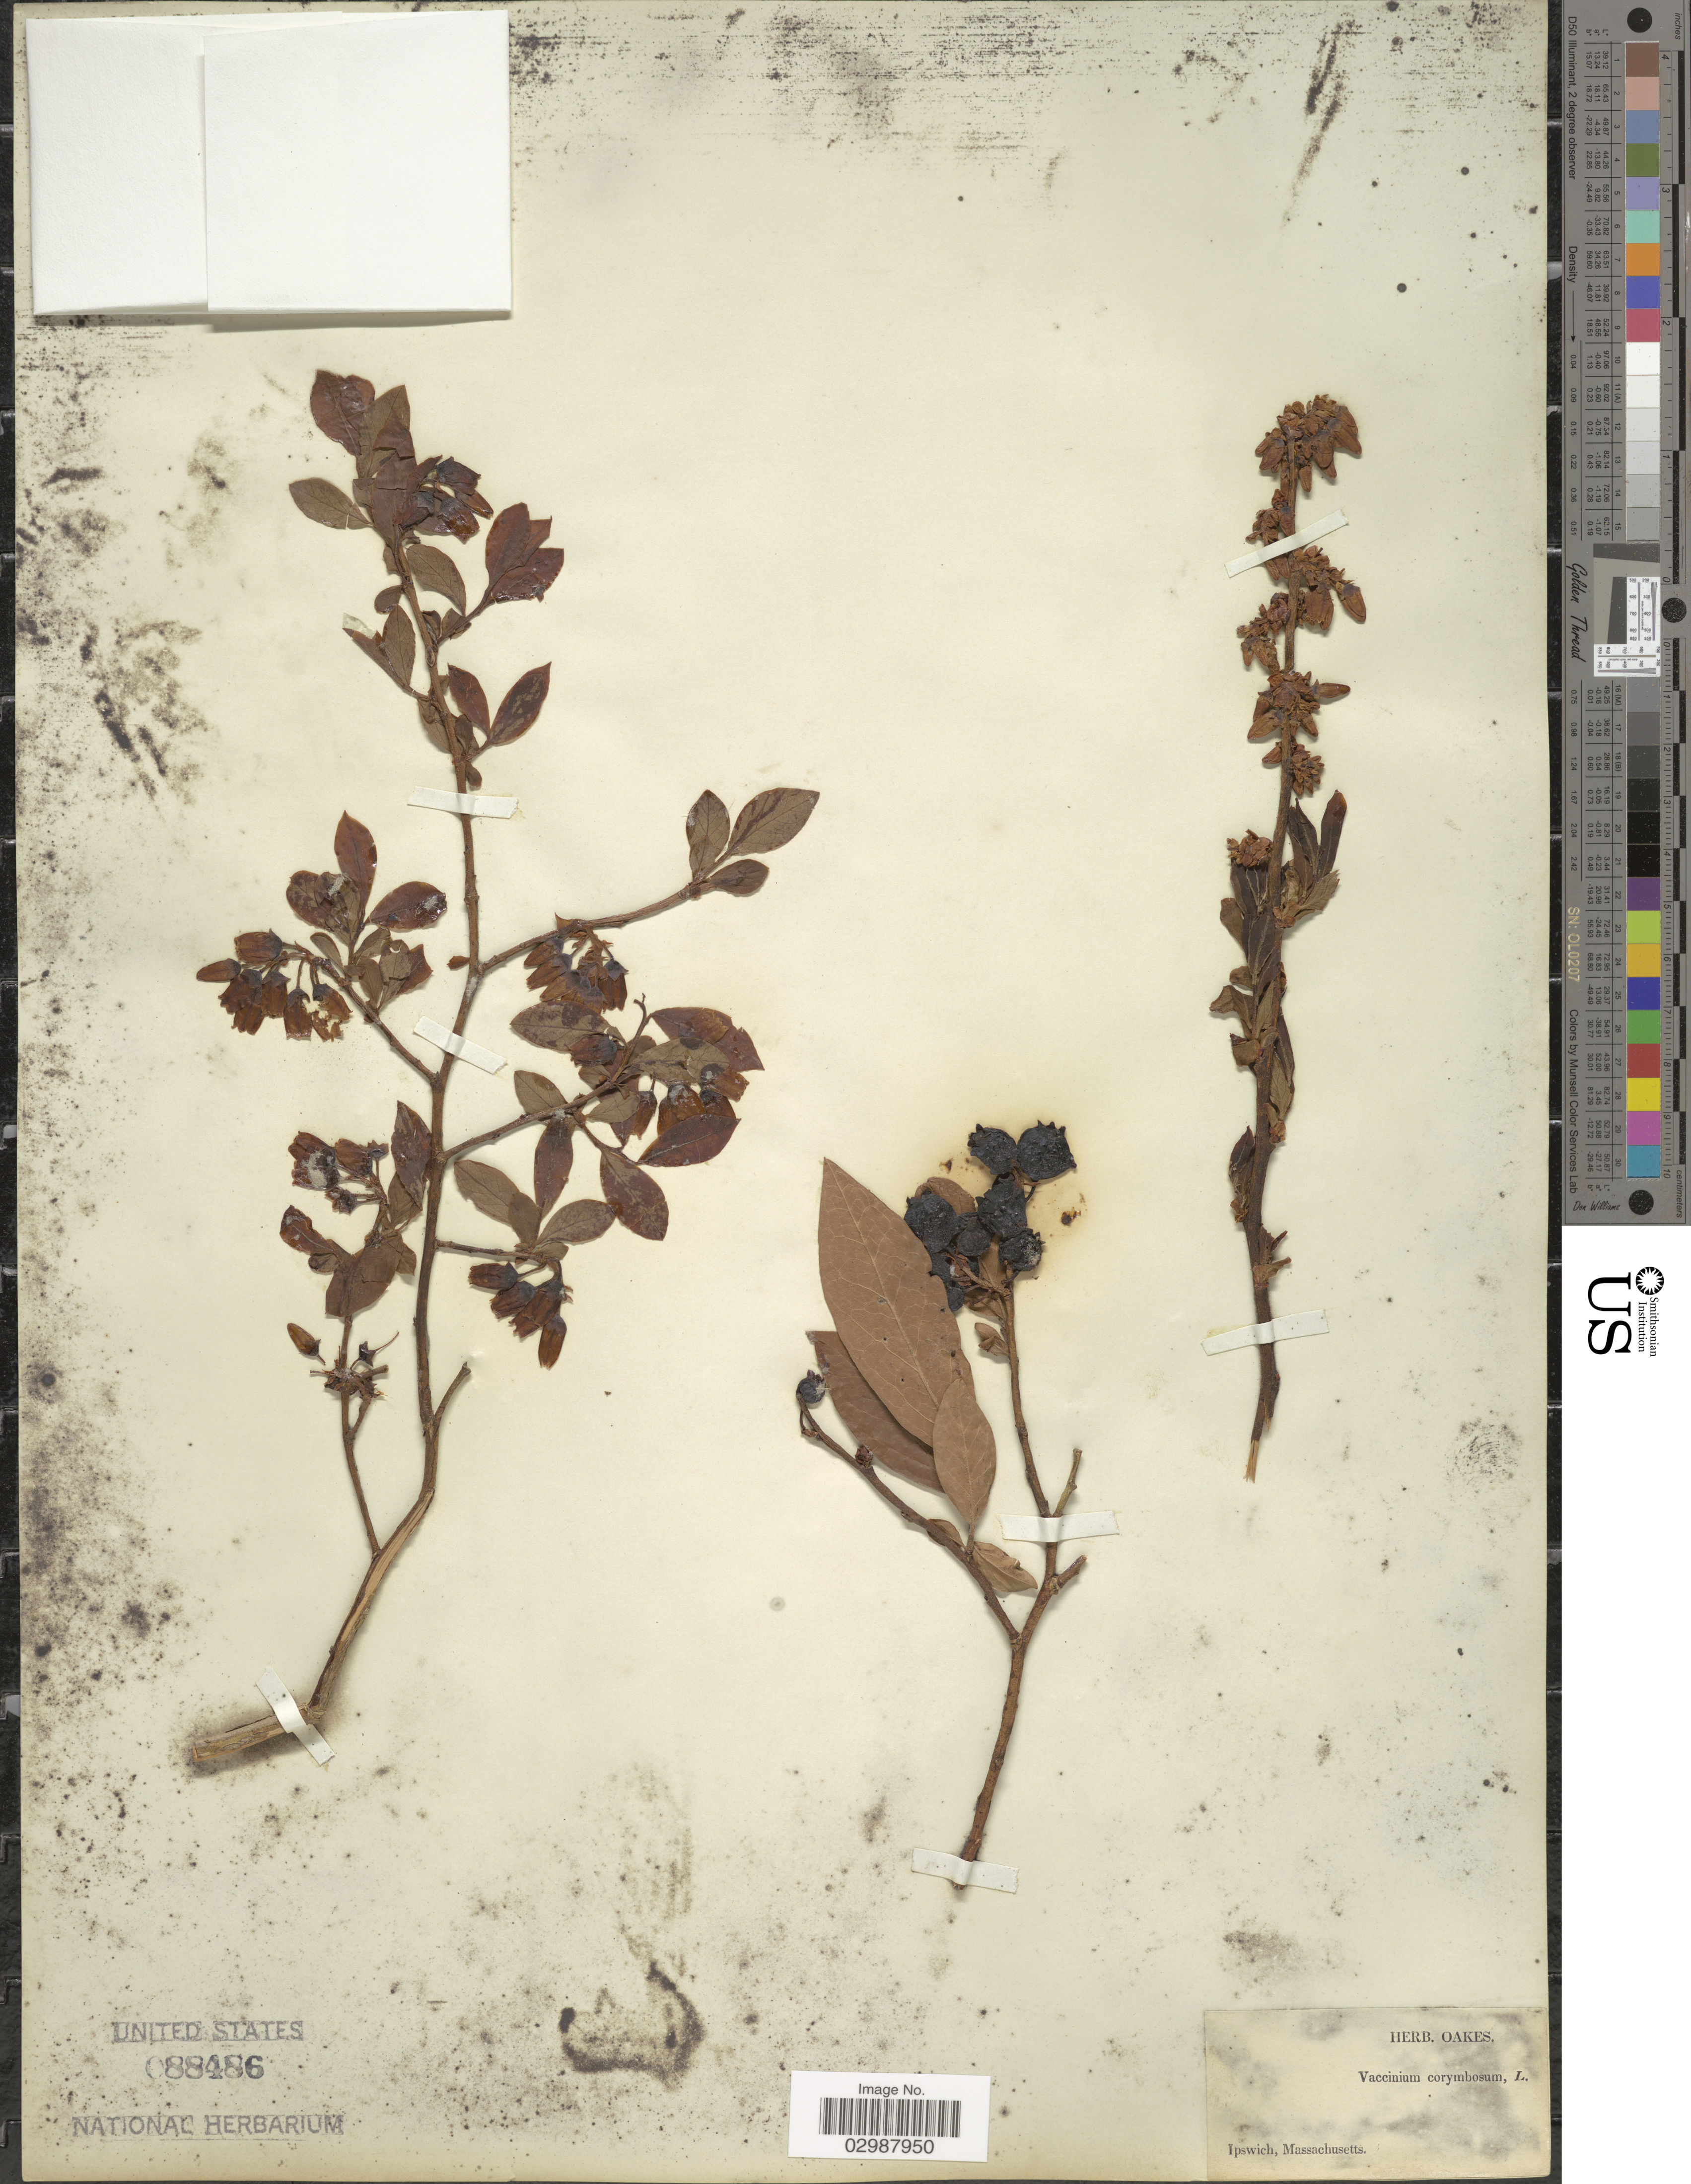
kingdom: Plantae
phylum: Tracheophyta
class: Magnoliopsida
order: Ericales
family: Ericaceae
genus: Vaccinium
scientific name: Vaccinium corymbosum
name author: L.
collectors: ex herb. Oakes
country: United States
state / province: Massachusetts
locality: Ipswich.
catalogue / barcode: US 88486